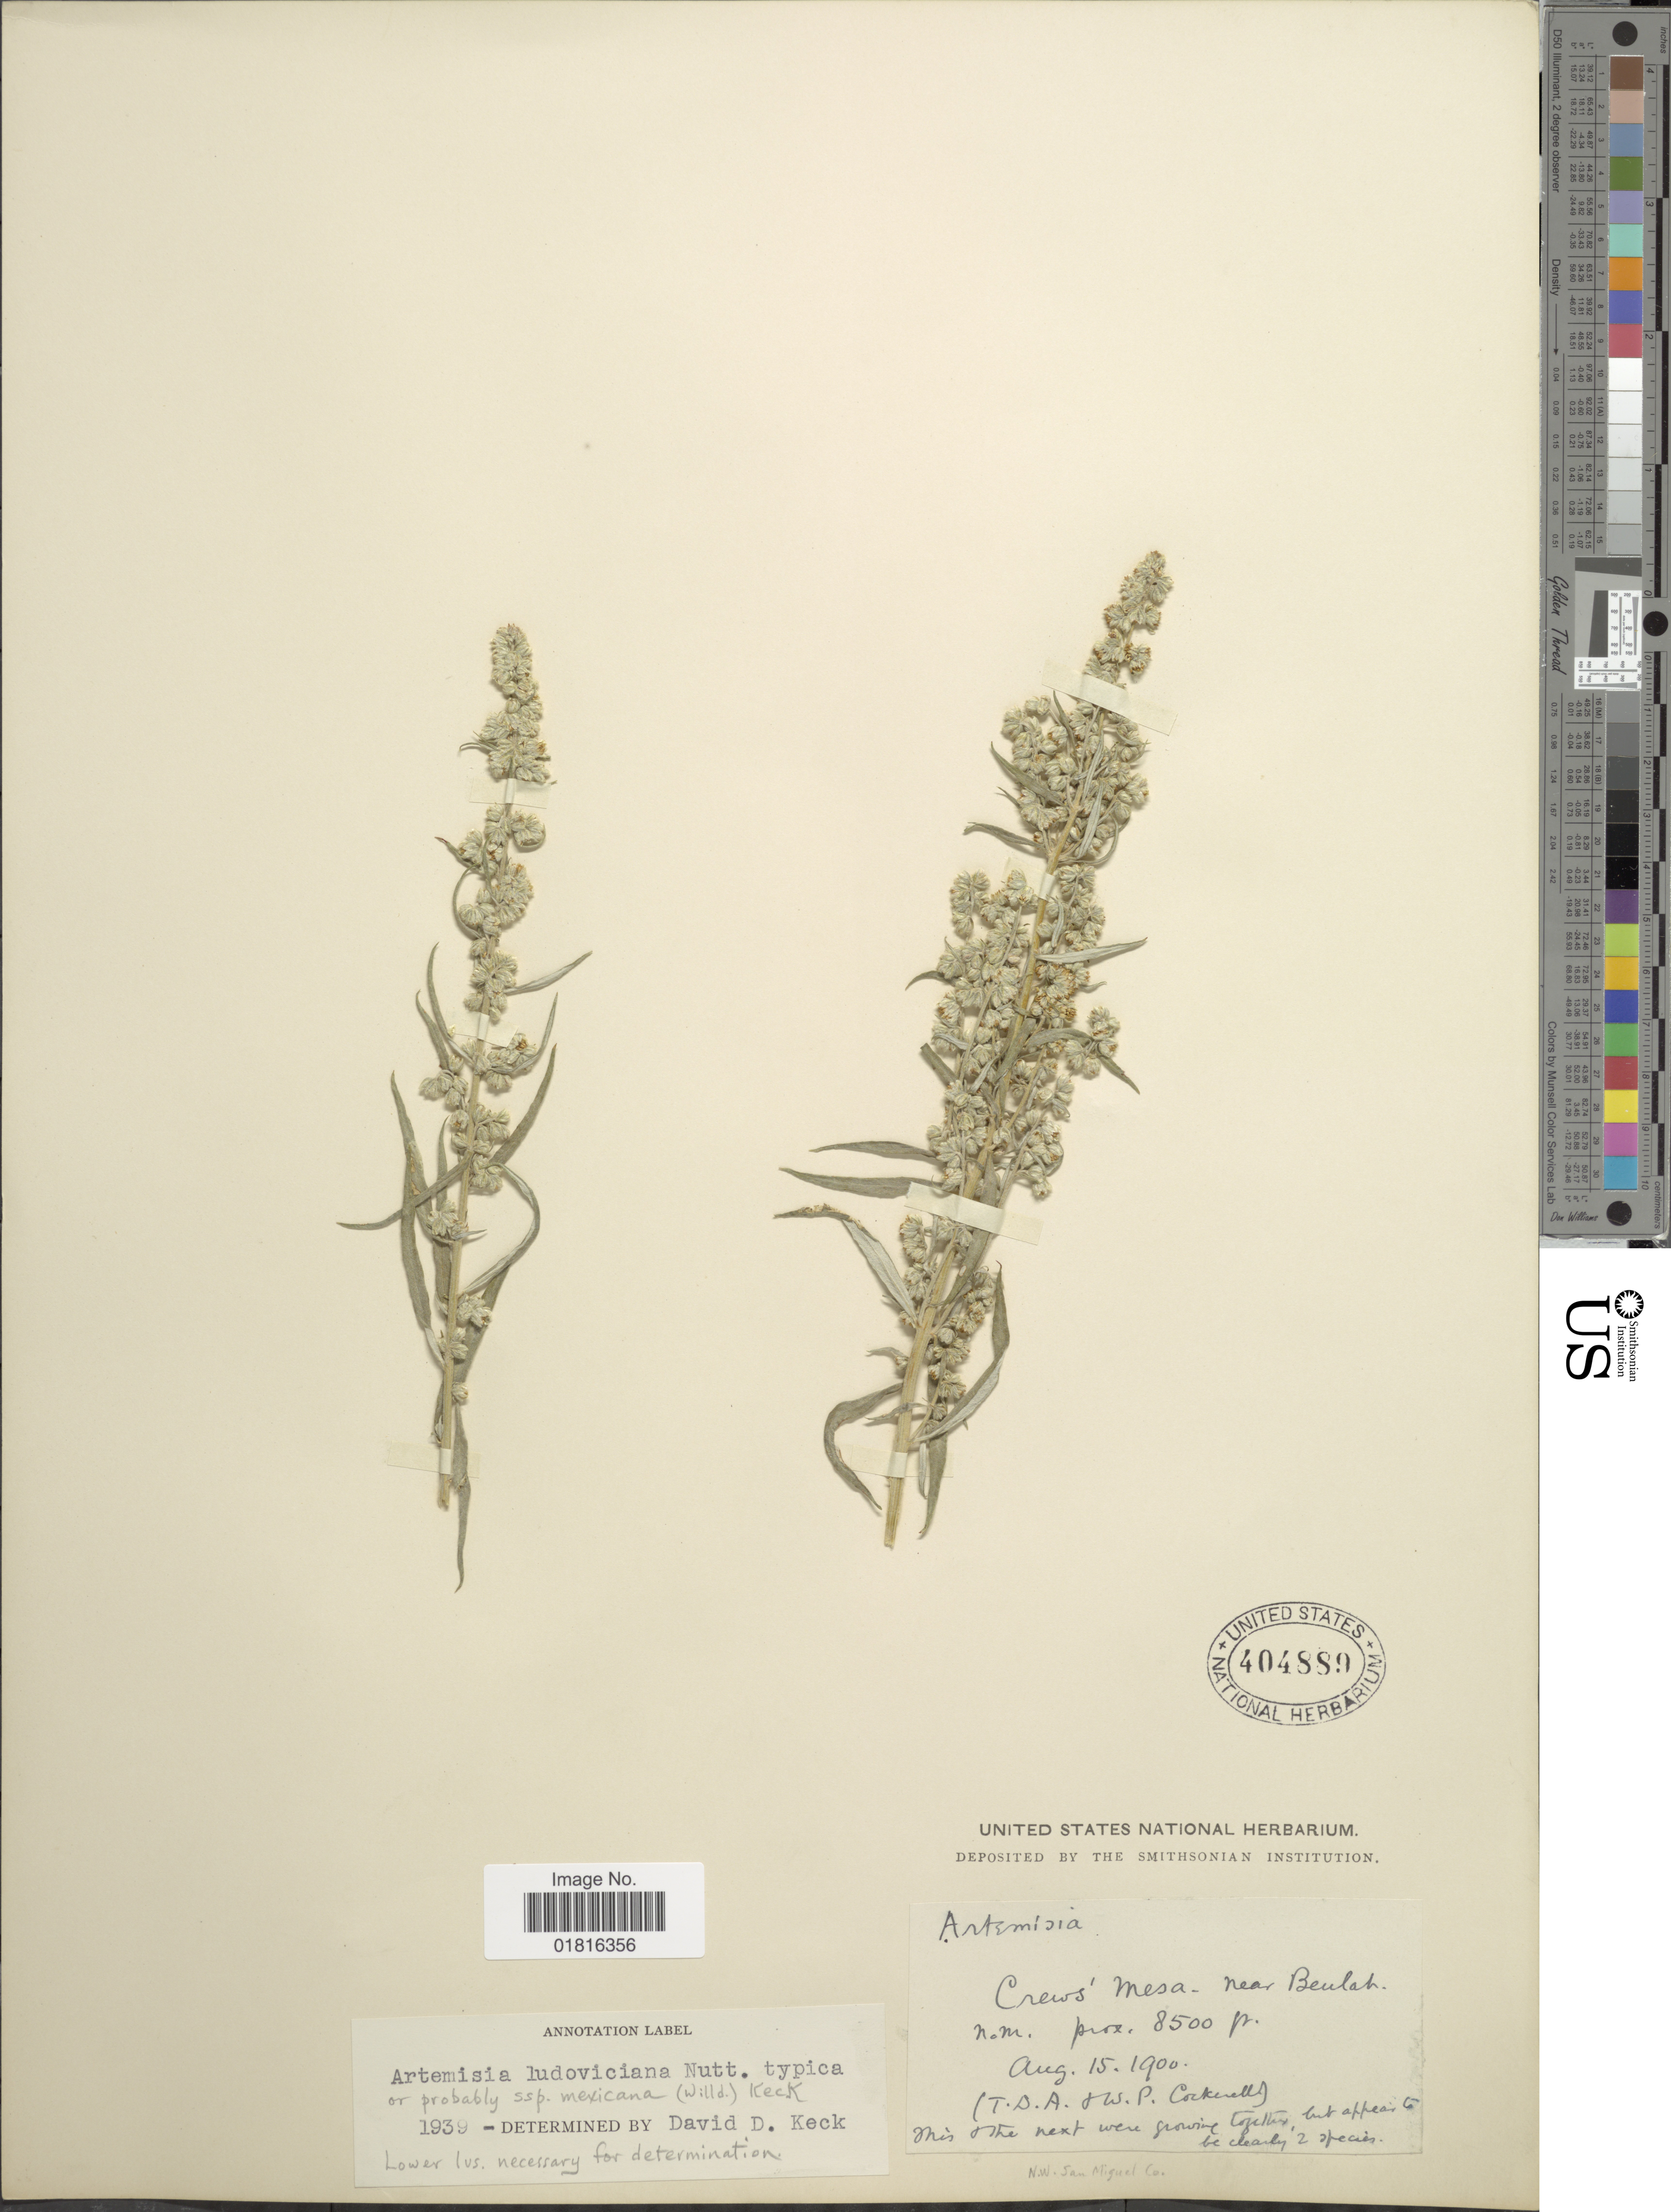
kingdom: Plantae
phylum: Tracheophyta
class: Magnoliopsida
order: Asterales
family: Asteraceae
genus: Artemisia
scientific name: Artemisia ludoviciana subsp. mexicana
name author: (Willd. ex Spreng.) D.D. Keck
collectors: T. Cockerell & W. Cockerell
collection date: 1900-08-15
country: United States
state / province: New Mexico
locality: Crew's Mesa, near Beulah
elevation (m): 2591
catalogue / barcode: US 404889